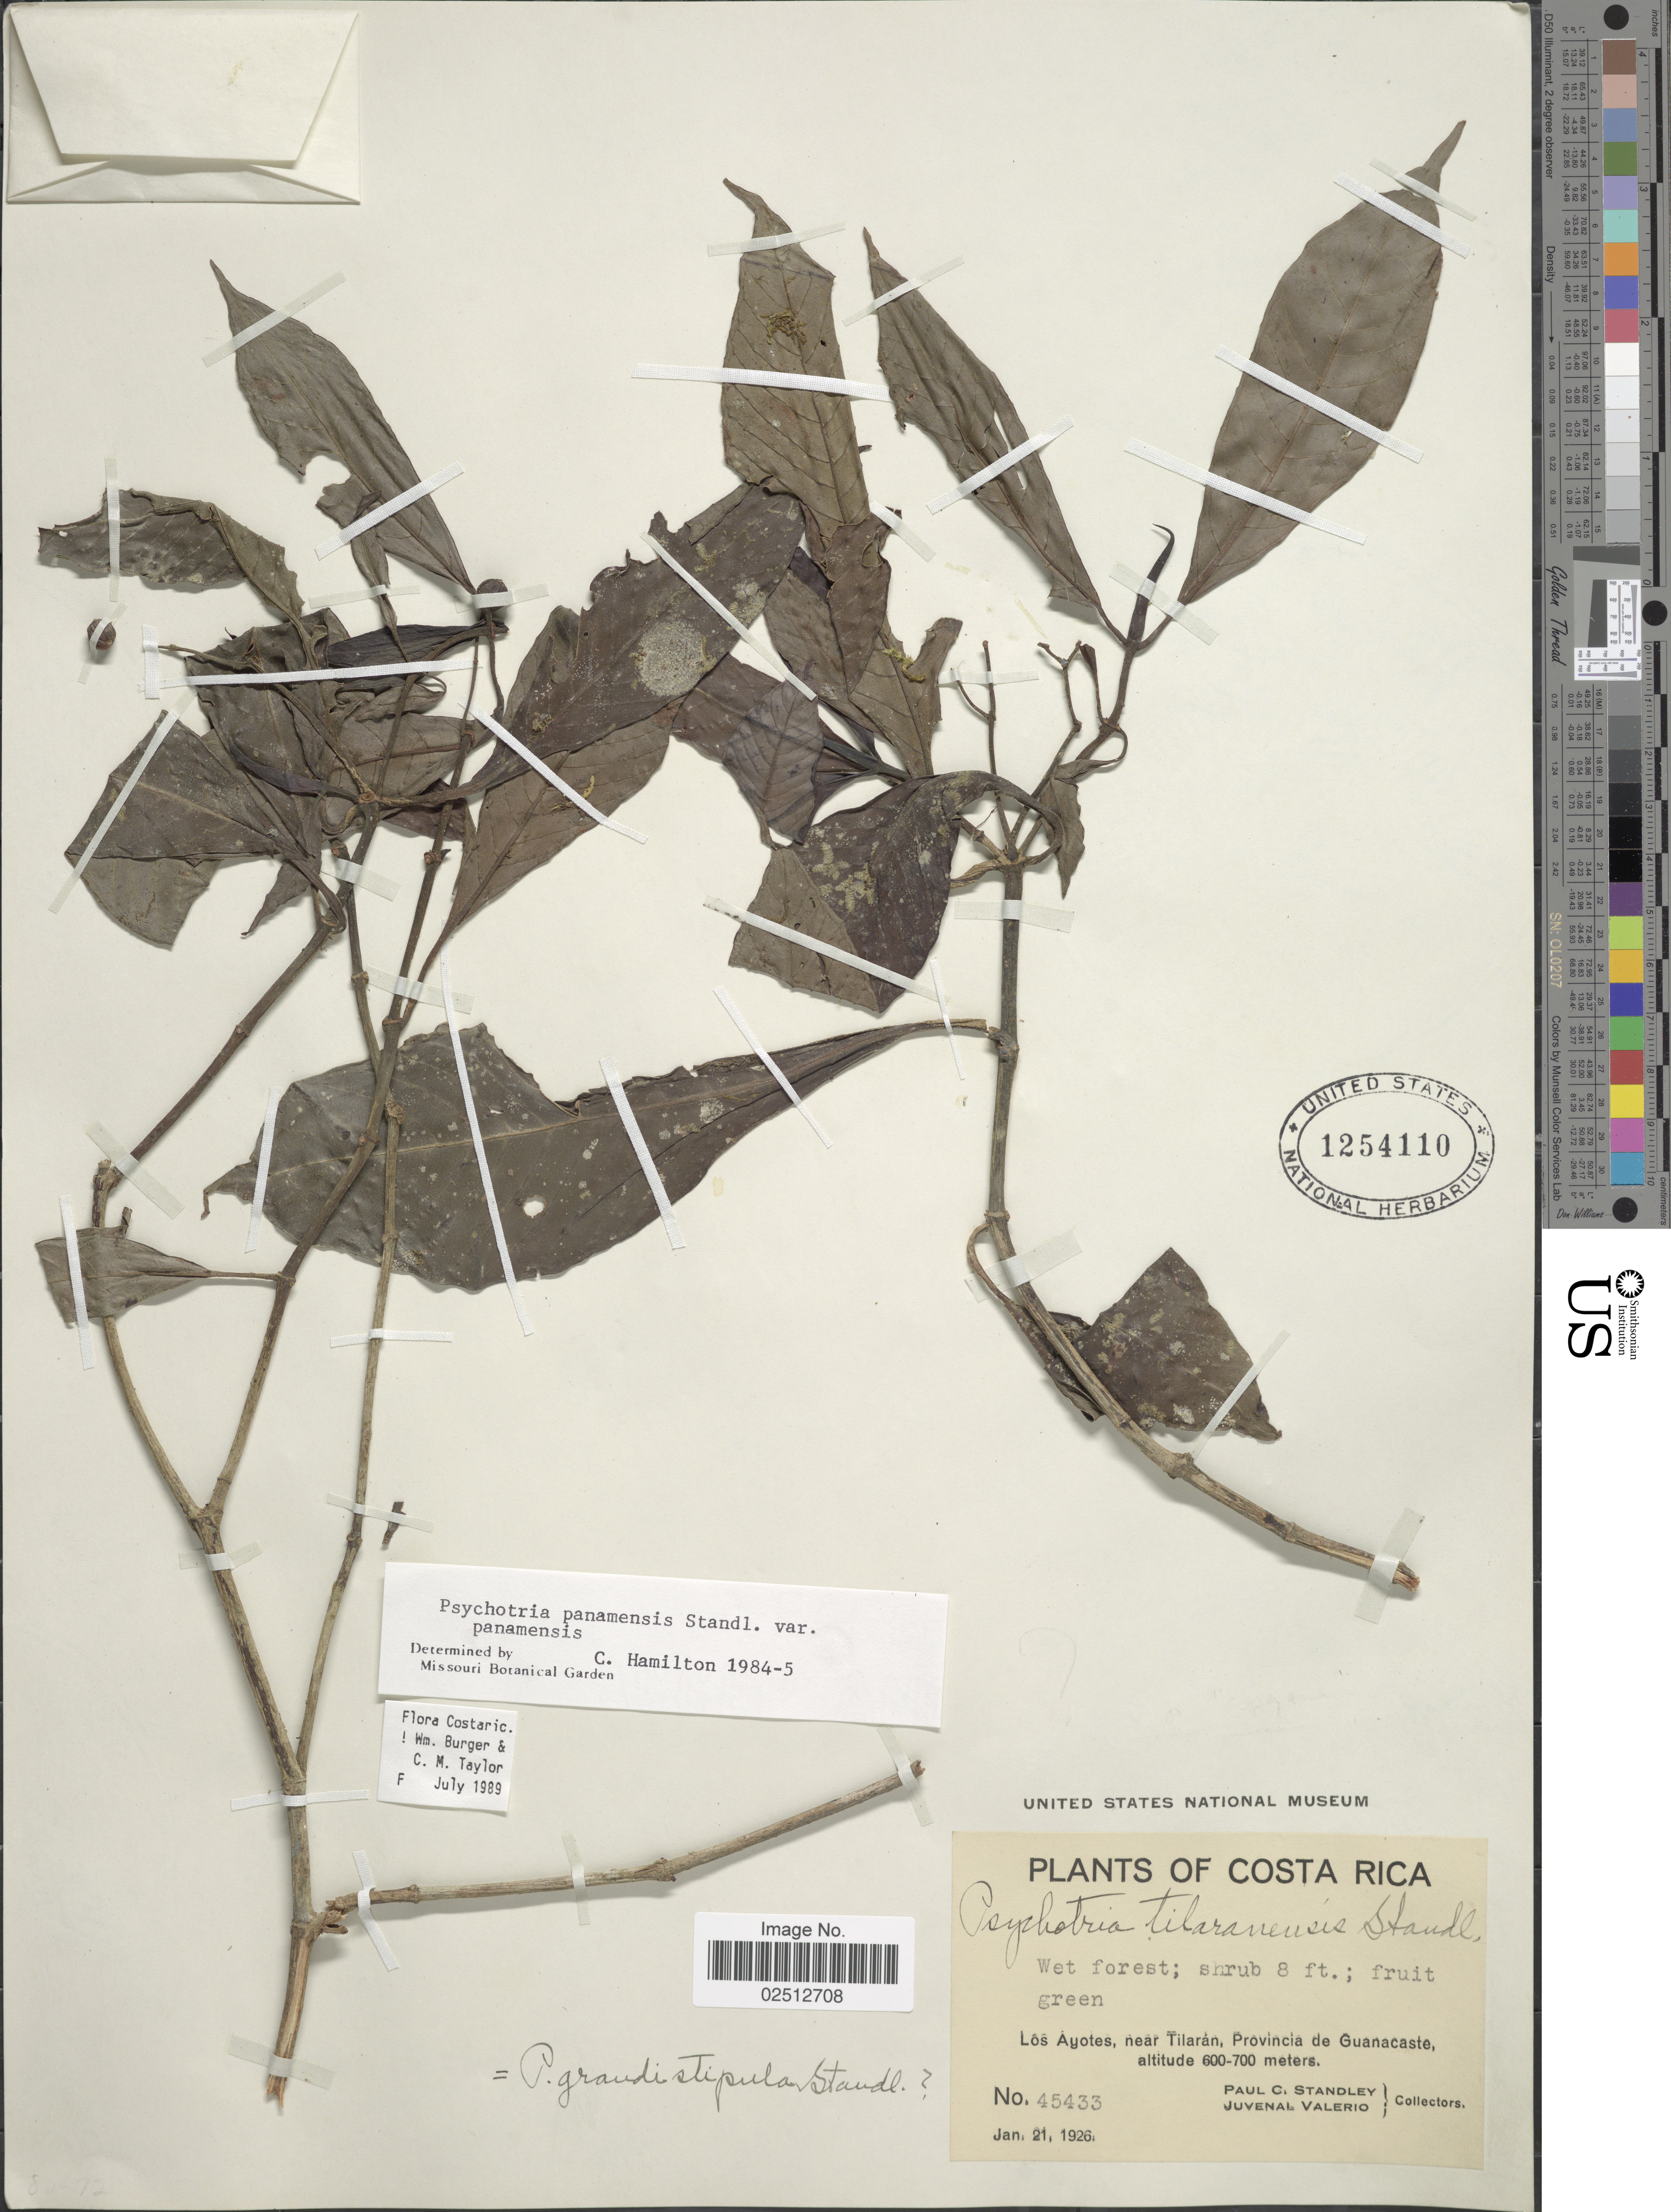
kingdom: Plantae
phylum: Tracheophyta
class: Magnoliopsida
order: Gentianales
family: Rubiaceae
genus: Psychotria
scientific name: Psychotria panamensis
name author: Standl.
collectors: P. C. Standley & J. Valerio R.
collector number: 45433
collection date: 1926-01-21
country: Costa Rica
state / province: Guanacaste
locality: Los Ayotes, near Tilaran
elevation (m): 600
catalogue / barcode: US 1254110